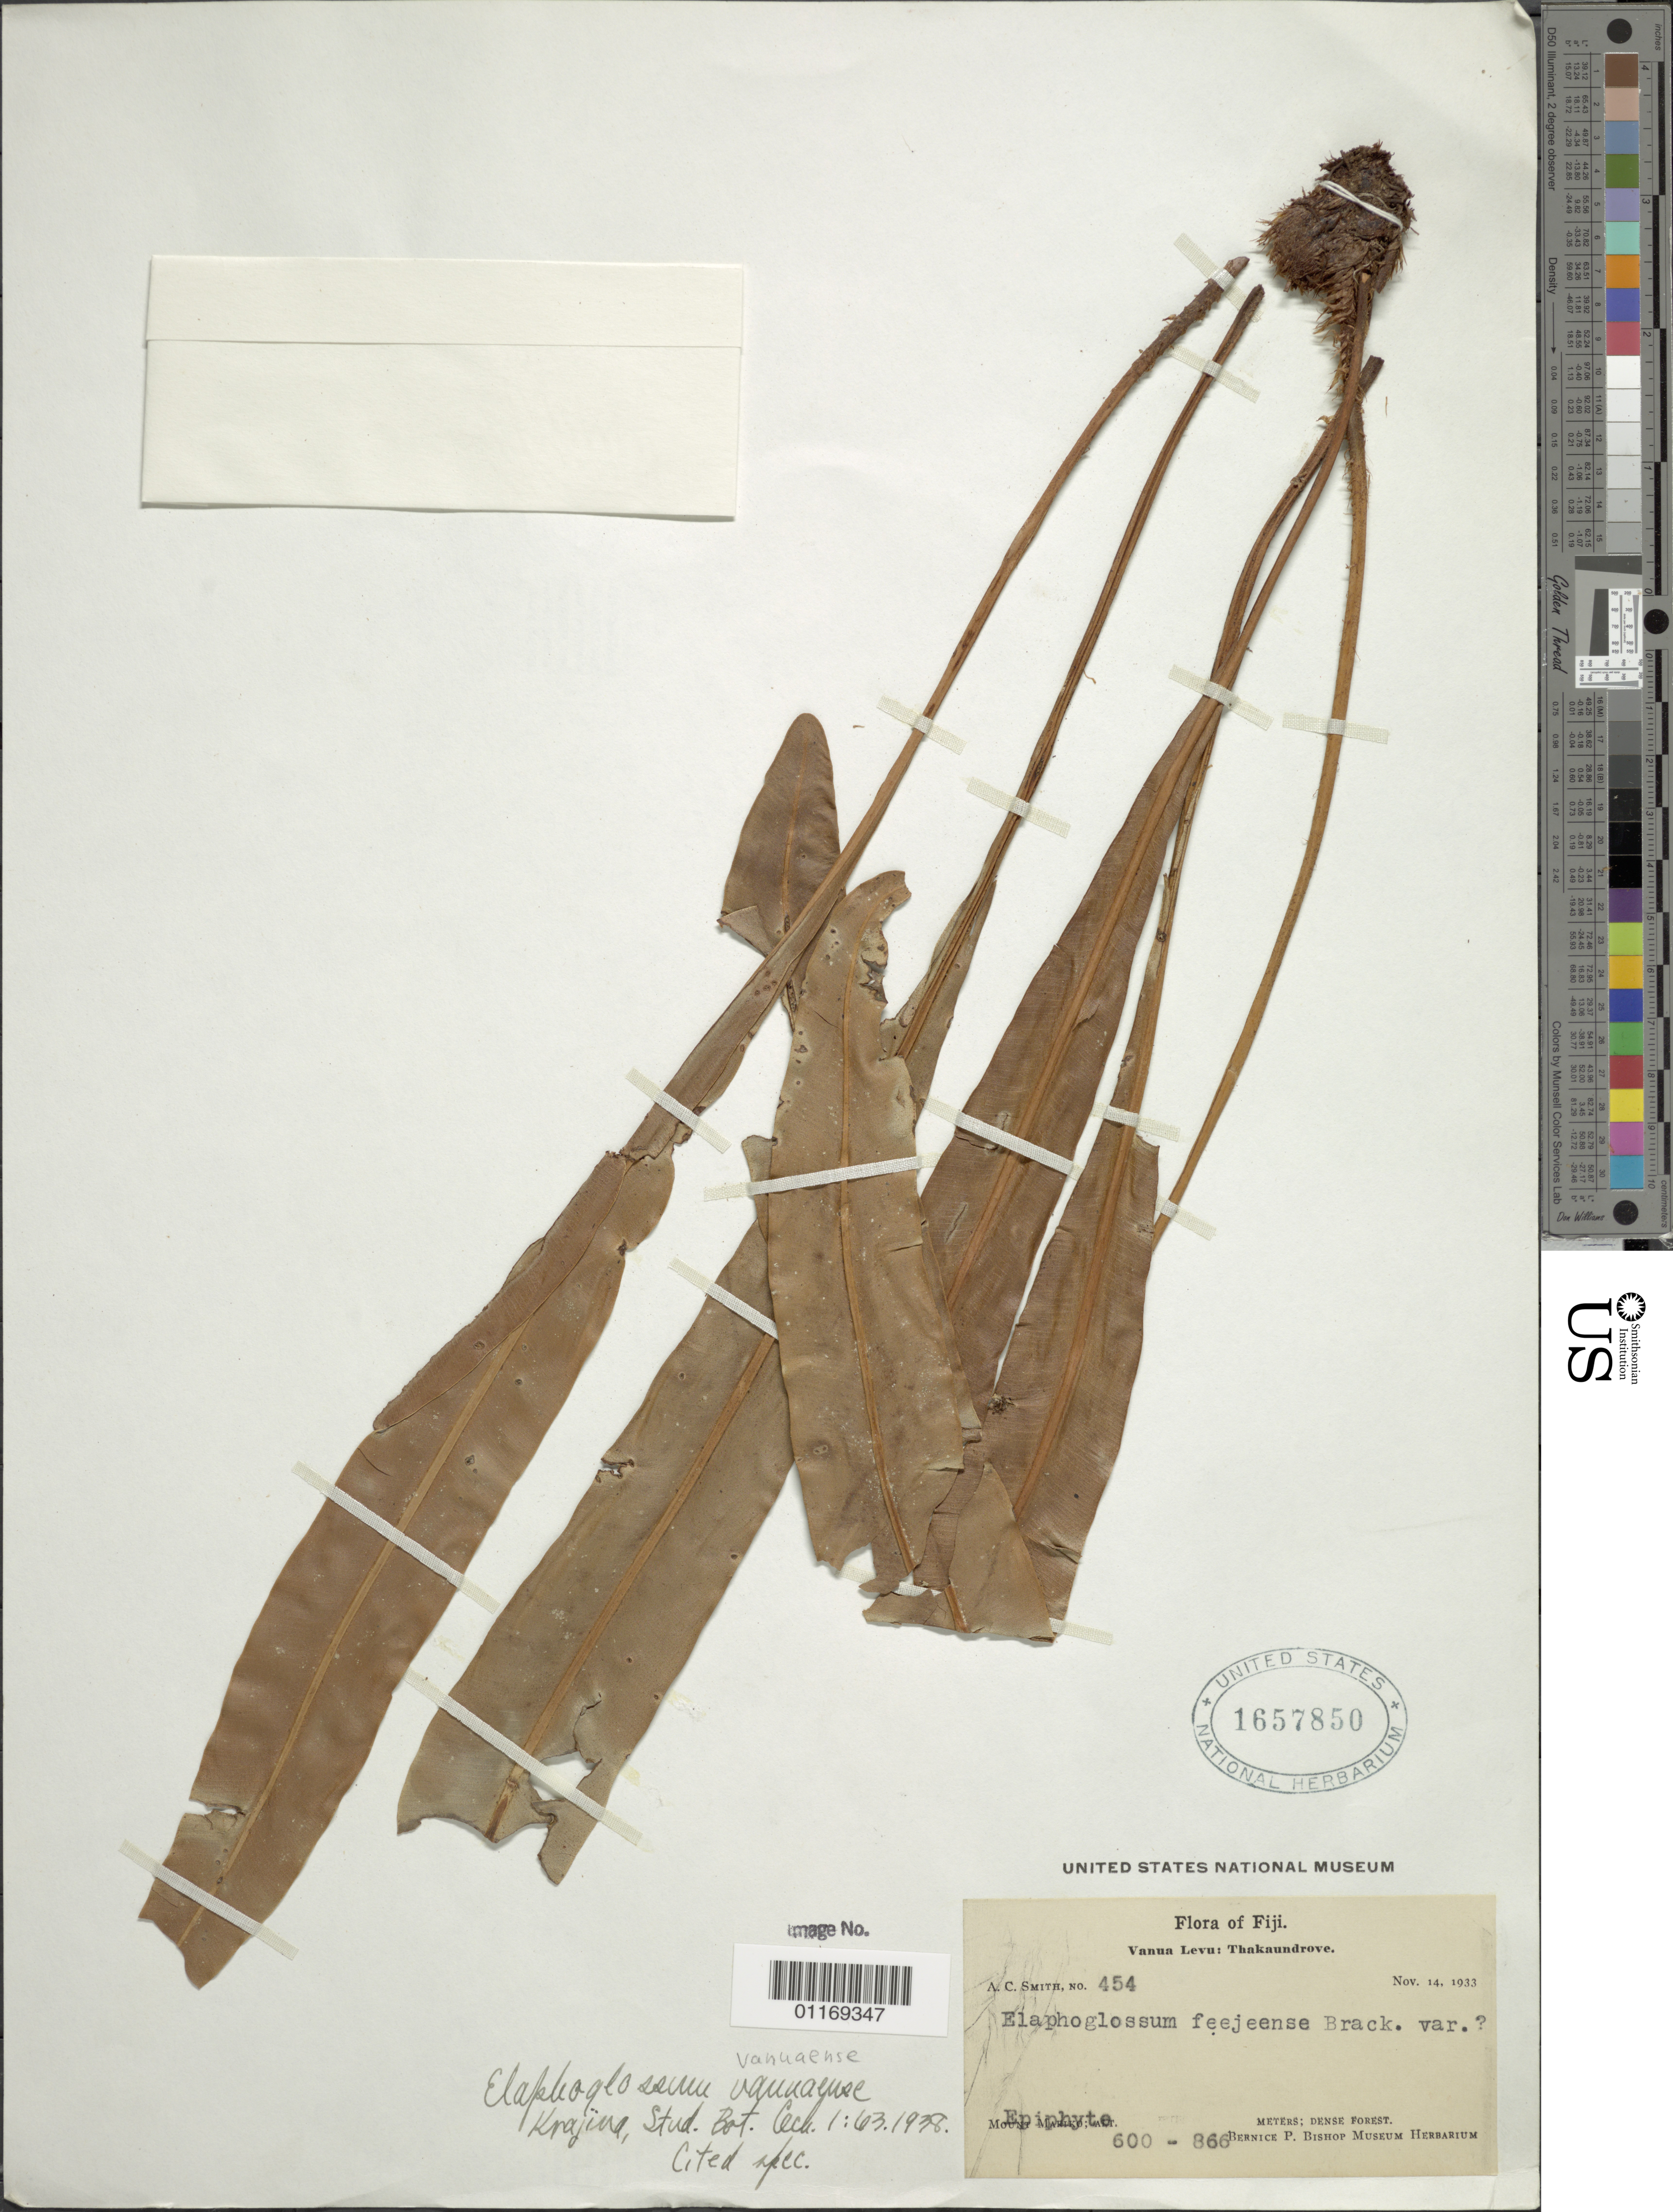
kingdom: Plantae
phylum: Tracheophyta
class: Polypodiopsida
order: Polypodiales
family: Dryopteridaceae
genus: Elaphoglossum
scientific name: Elaphoglossum vanuaense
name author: Krajina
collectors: A. C. Smith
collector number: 454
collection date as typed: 14 Nov 1933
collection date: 1933-11-14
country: Fiji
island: Vanua Levu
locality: Thakaundrove, Mt. Mariko. [Vanua Levu Group]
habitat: Dense forest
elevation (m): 600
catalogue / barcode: US 1657850